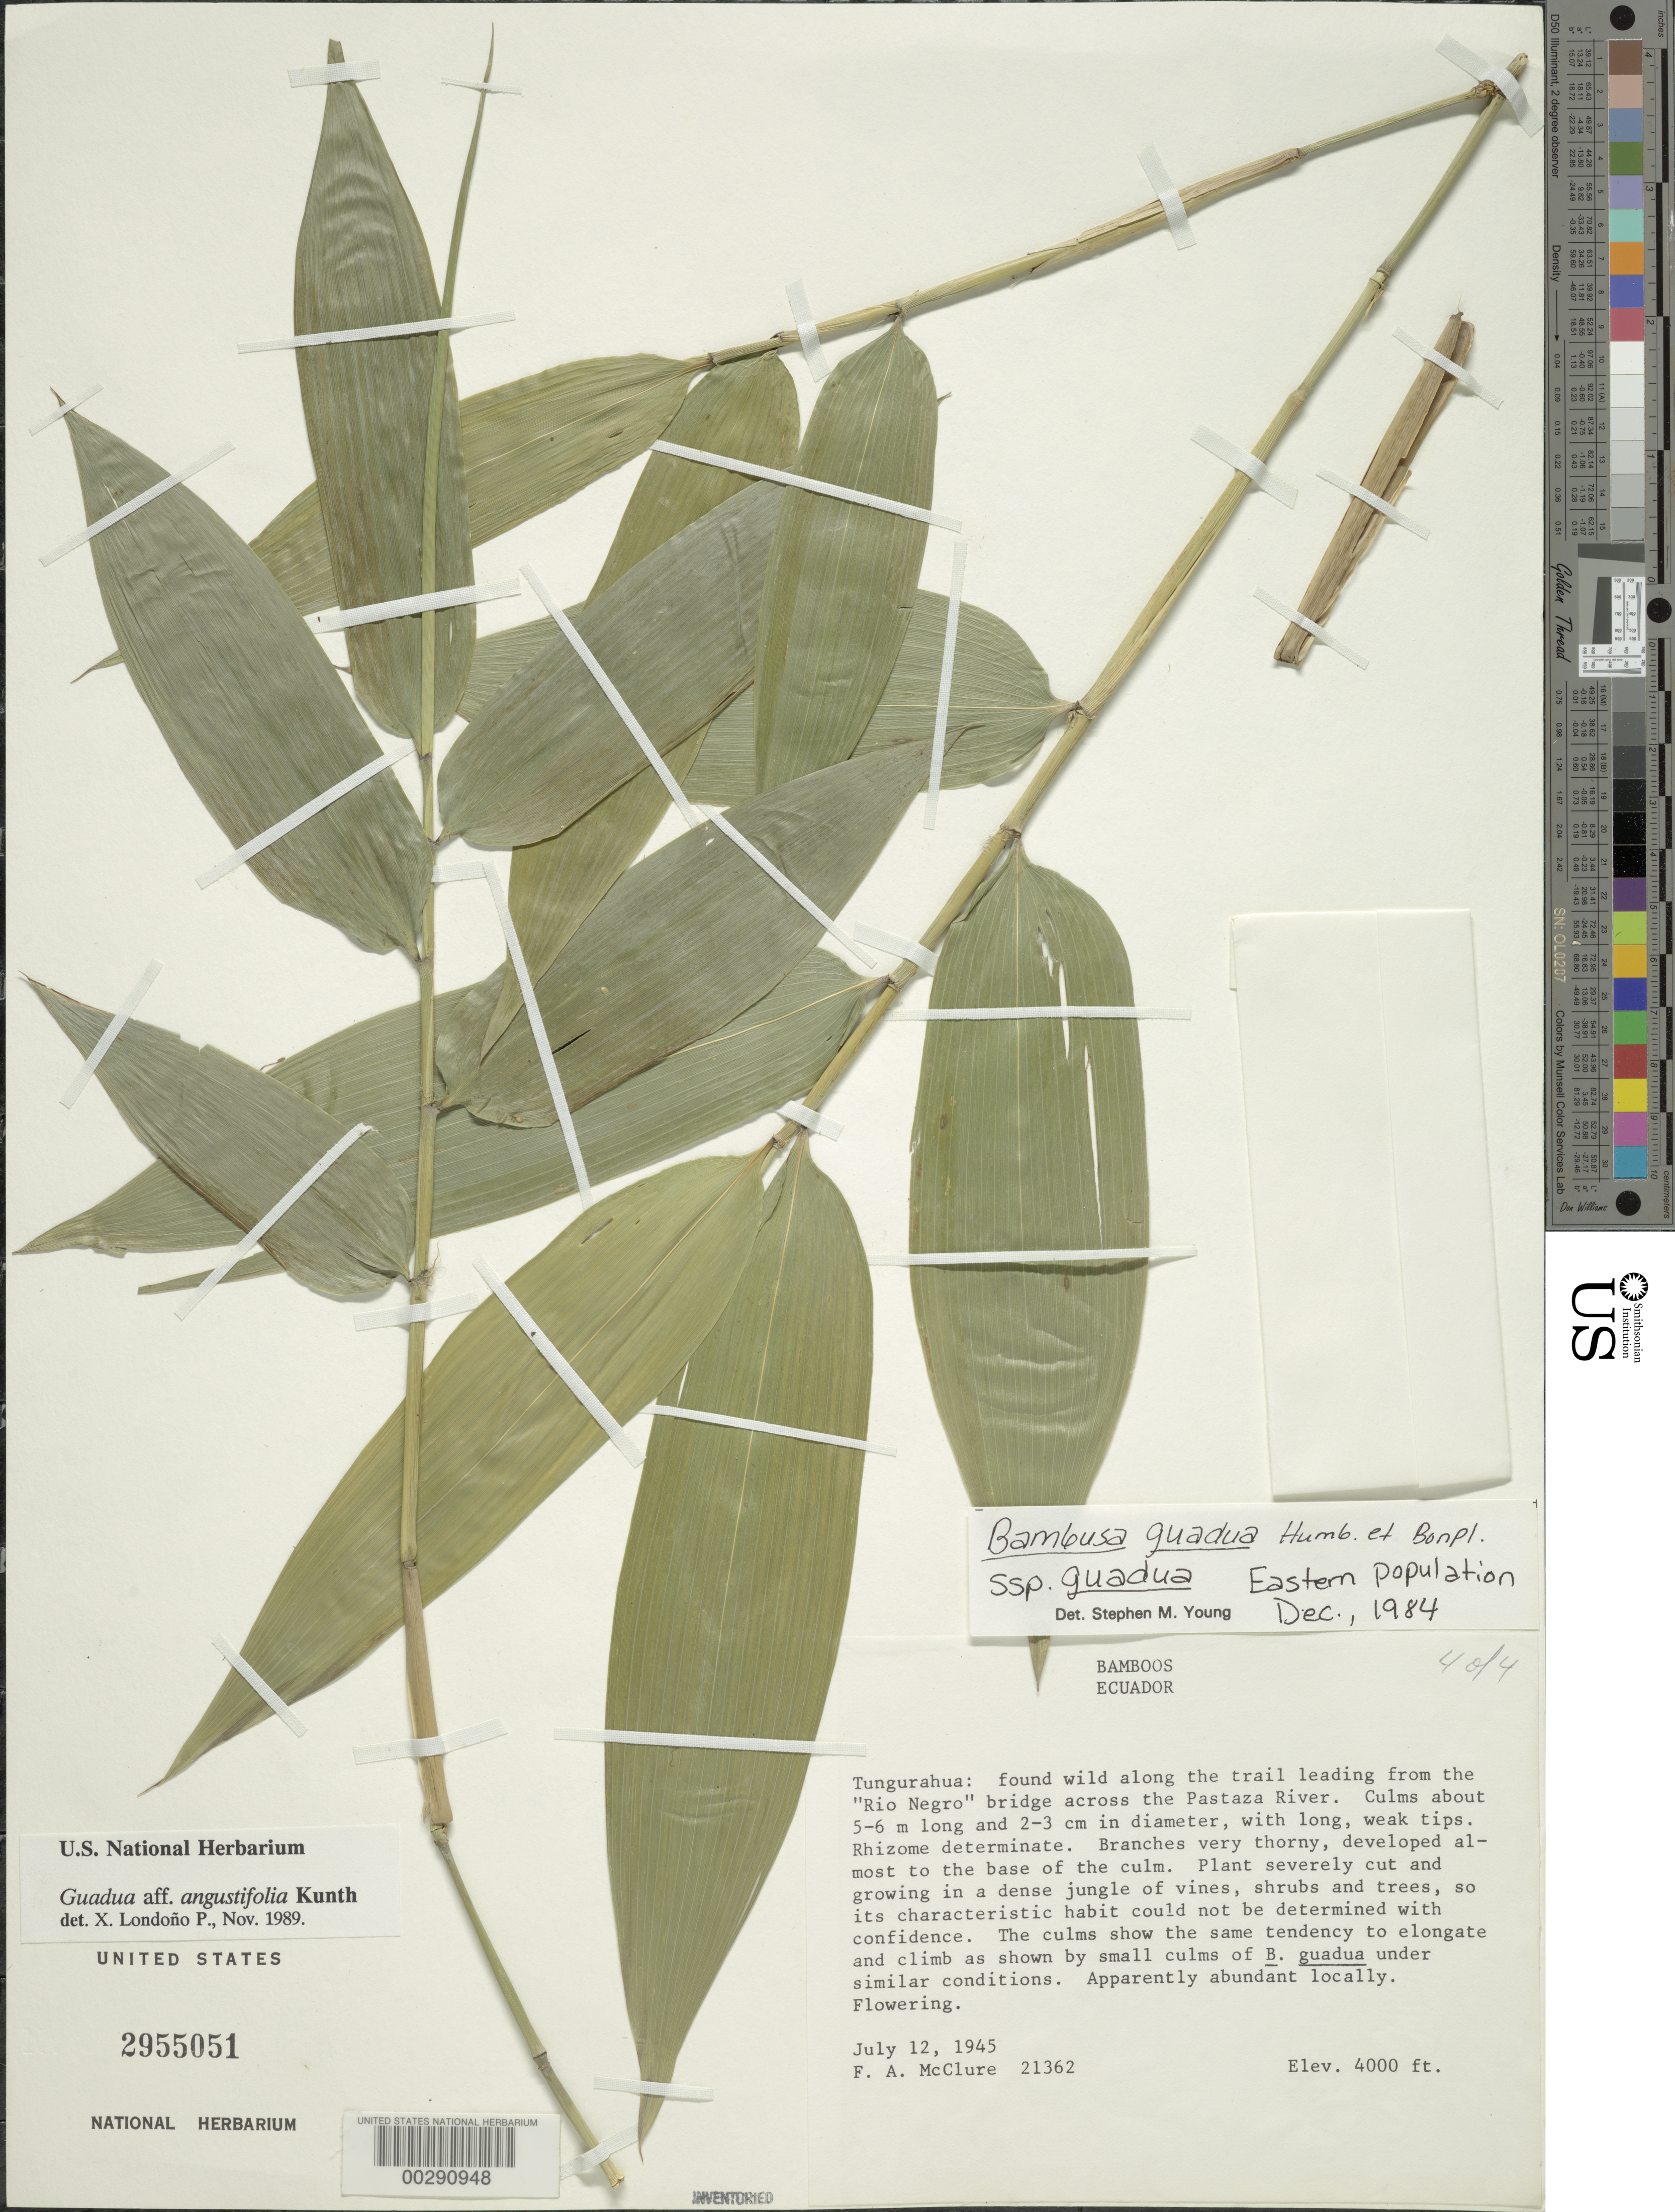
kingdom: Plantae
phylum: Tracheophyta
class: Liliopsida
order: Poales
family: Poaceae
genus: Guadua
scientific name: Guadua uncinata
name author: Londoño & L.G. Clark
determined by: McMurchie, Elizabeth, (UNITED STATES)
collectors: F. A. McClure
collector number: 21362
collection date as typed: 12 Jul 1945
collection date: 1945-07-12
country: Ecuador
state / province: Tungurahua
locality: Along Trail leading from the "Rio Negro" bridge across pastaza River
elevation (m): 1220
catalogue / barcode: US 2955051